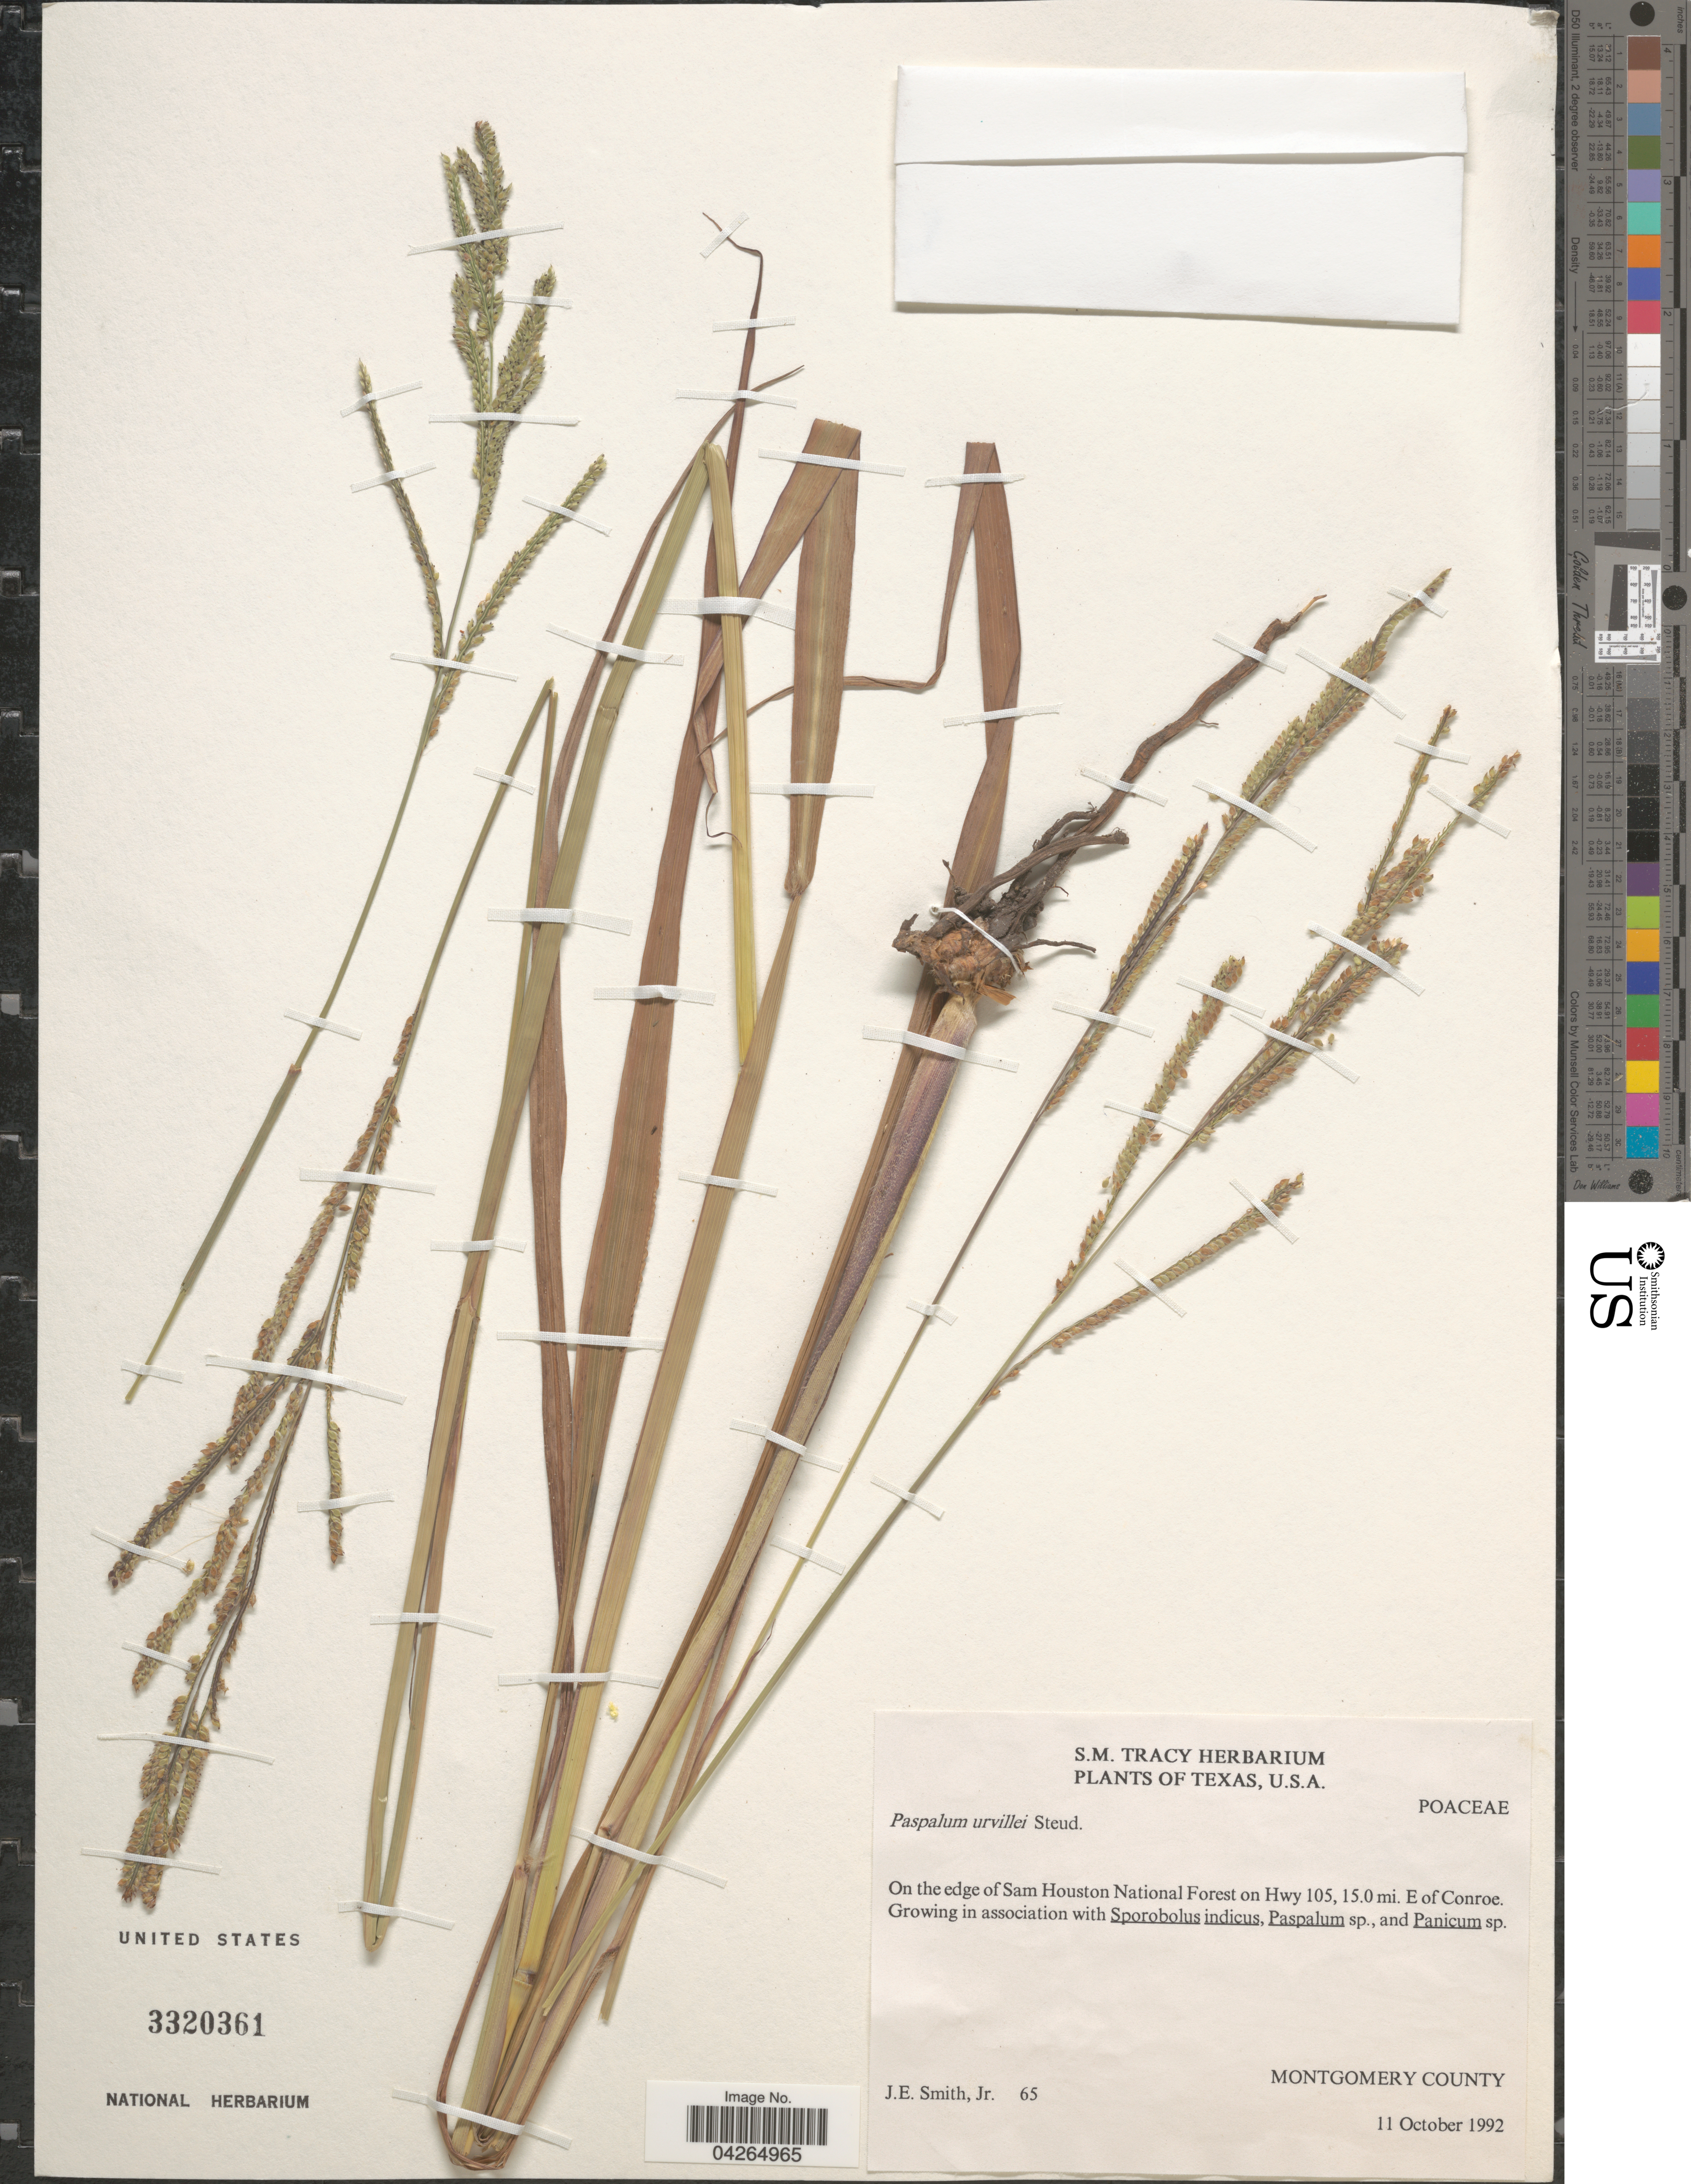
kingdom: Plantae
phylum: Tracheophyta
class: Liliopsida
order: Poales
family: Poaceae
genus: Paspalum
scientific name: Paspalum urvillei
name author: Steud.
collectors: J. Smith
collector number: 65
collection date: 1992-10-11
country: United States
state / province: Texas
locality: On the edge of Sam Houston National Forest on Hwy 105, 15.0 mi. E. of Conroe. Montgomery County.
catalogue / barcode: US 3320361